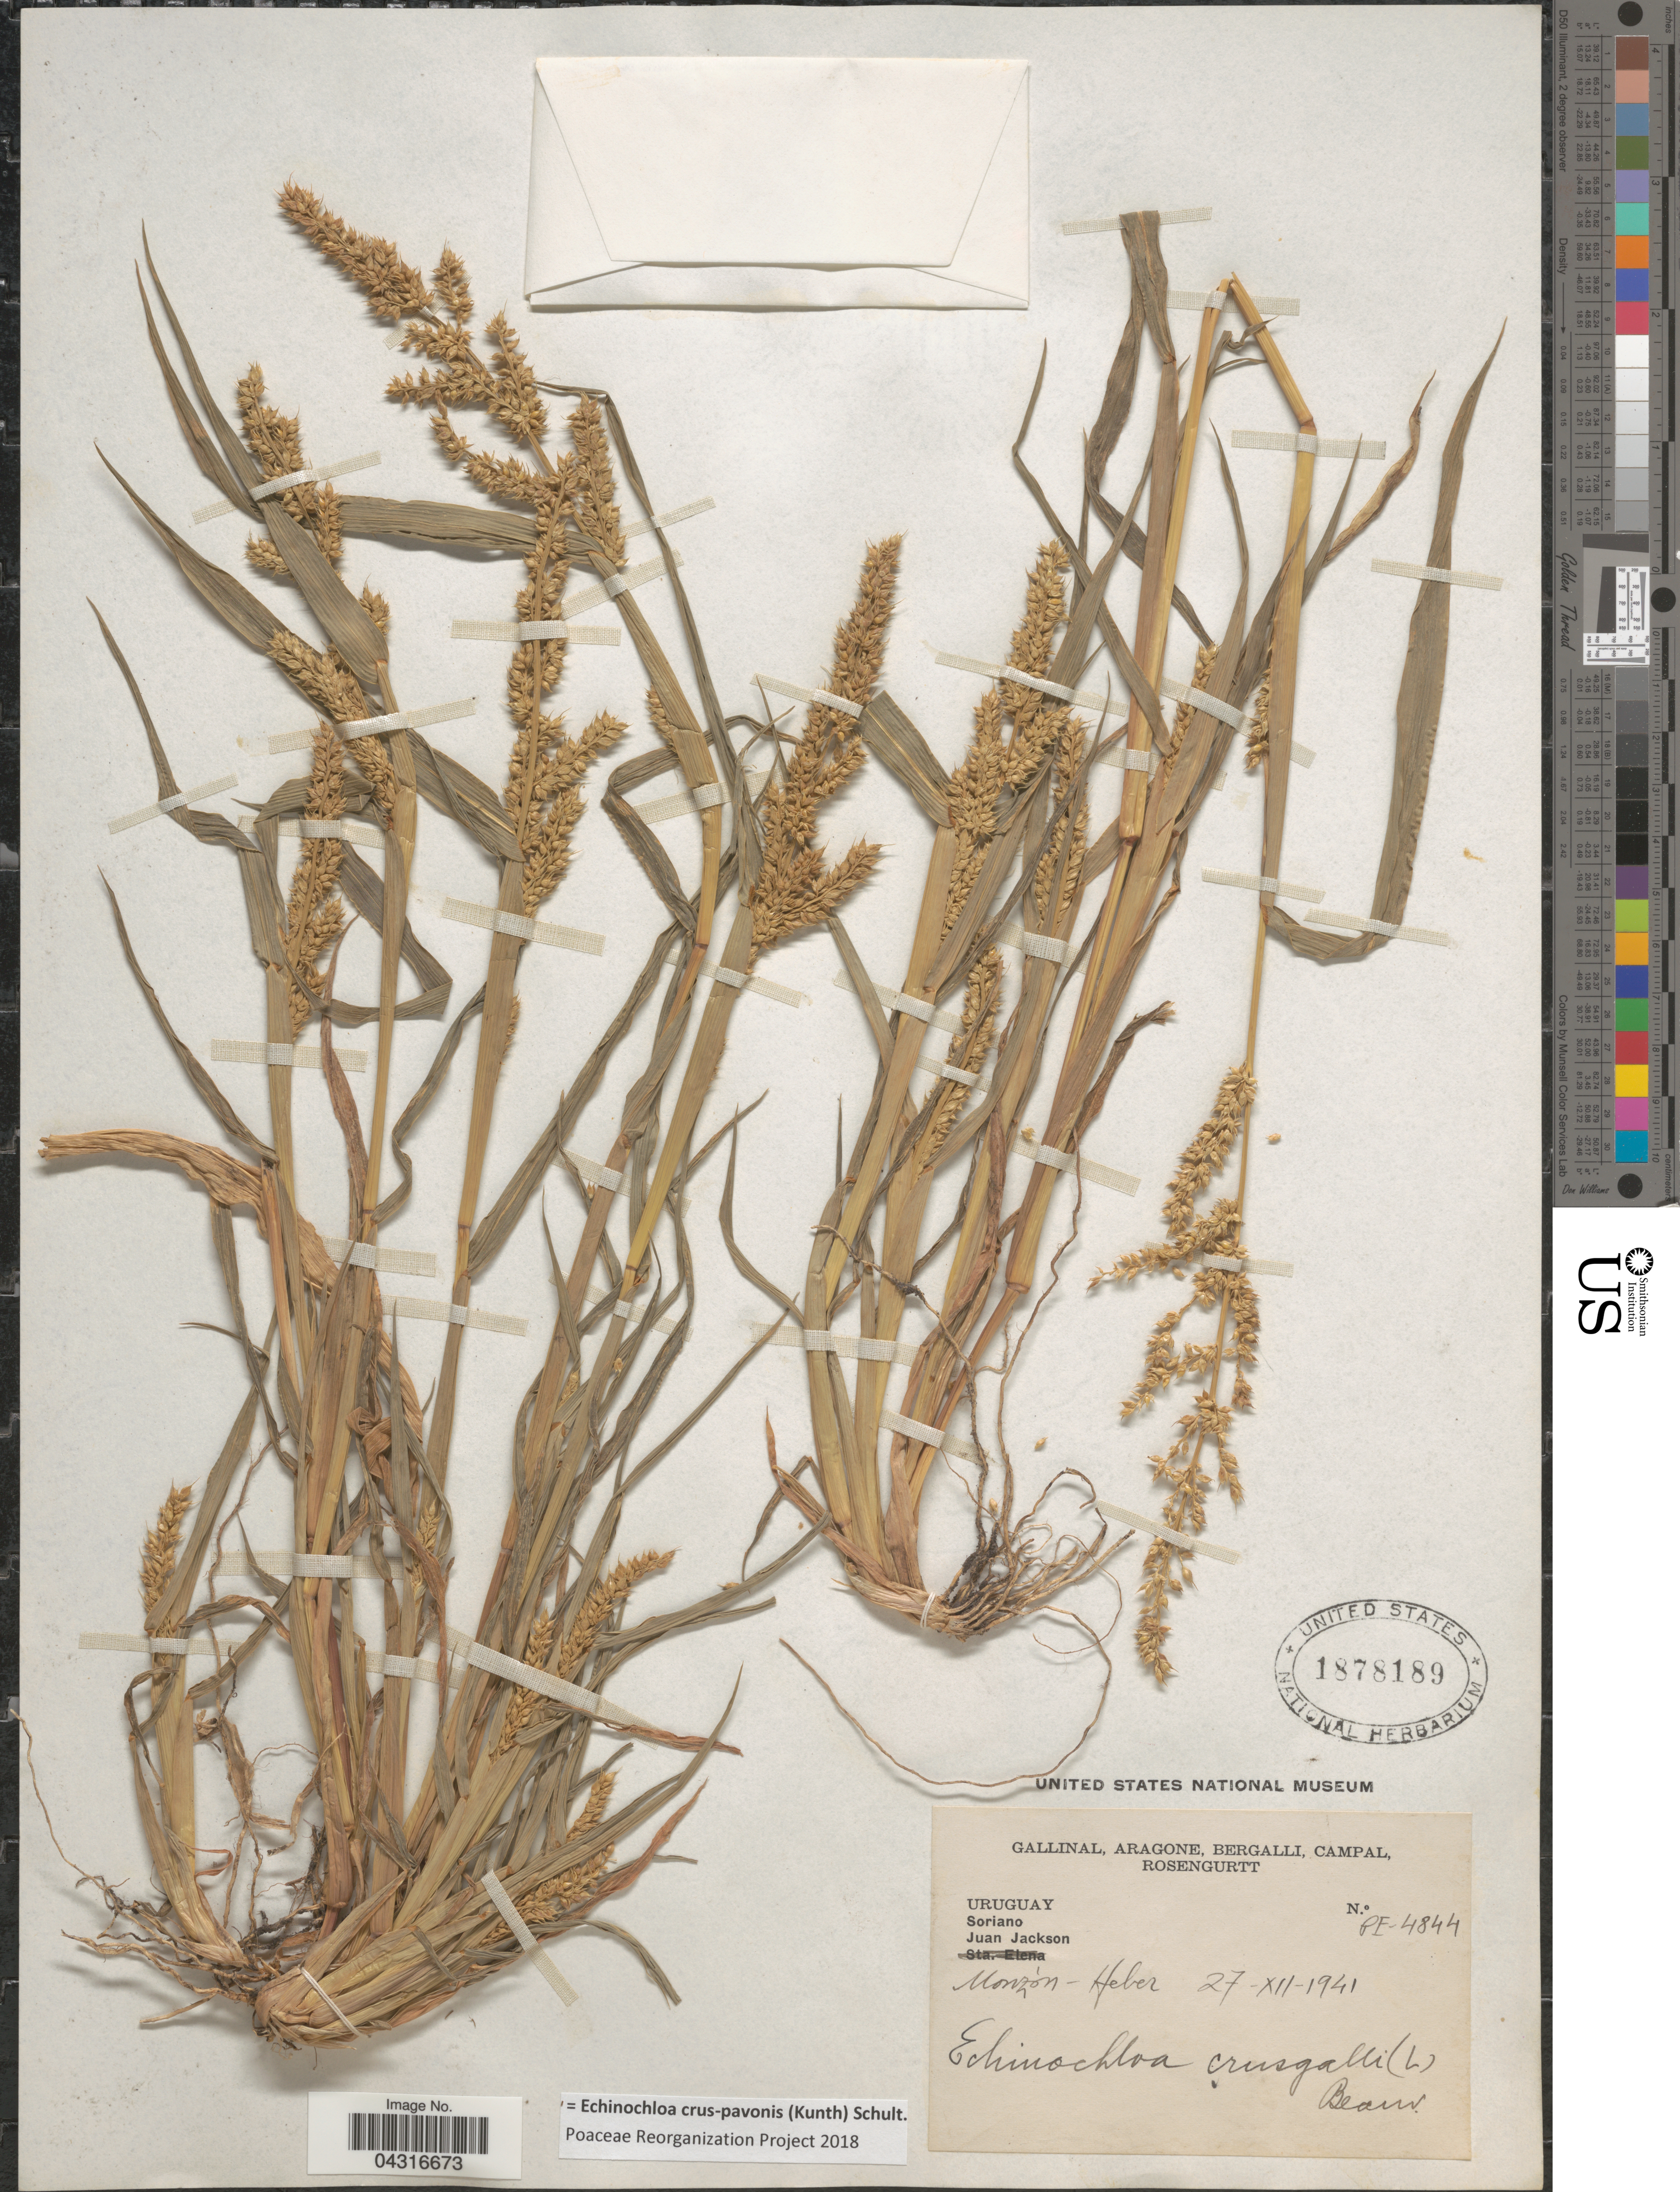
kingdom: Plantae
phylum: Tracheophyta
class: Liliopsida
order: Poales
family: Poaceae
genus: Echinochloa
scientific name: Echinochloa crus-pavonis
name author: (Kunth) Schult.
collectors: -. Gallinal, -- Aragone, -- Bergalli, -- Campal & Rosengurtt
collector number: PE-4844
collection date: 1941-12-27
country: Uruguay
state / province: Soriano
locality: Juan Jackson. Monzón-Heber.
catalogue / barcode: US 1878189